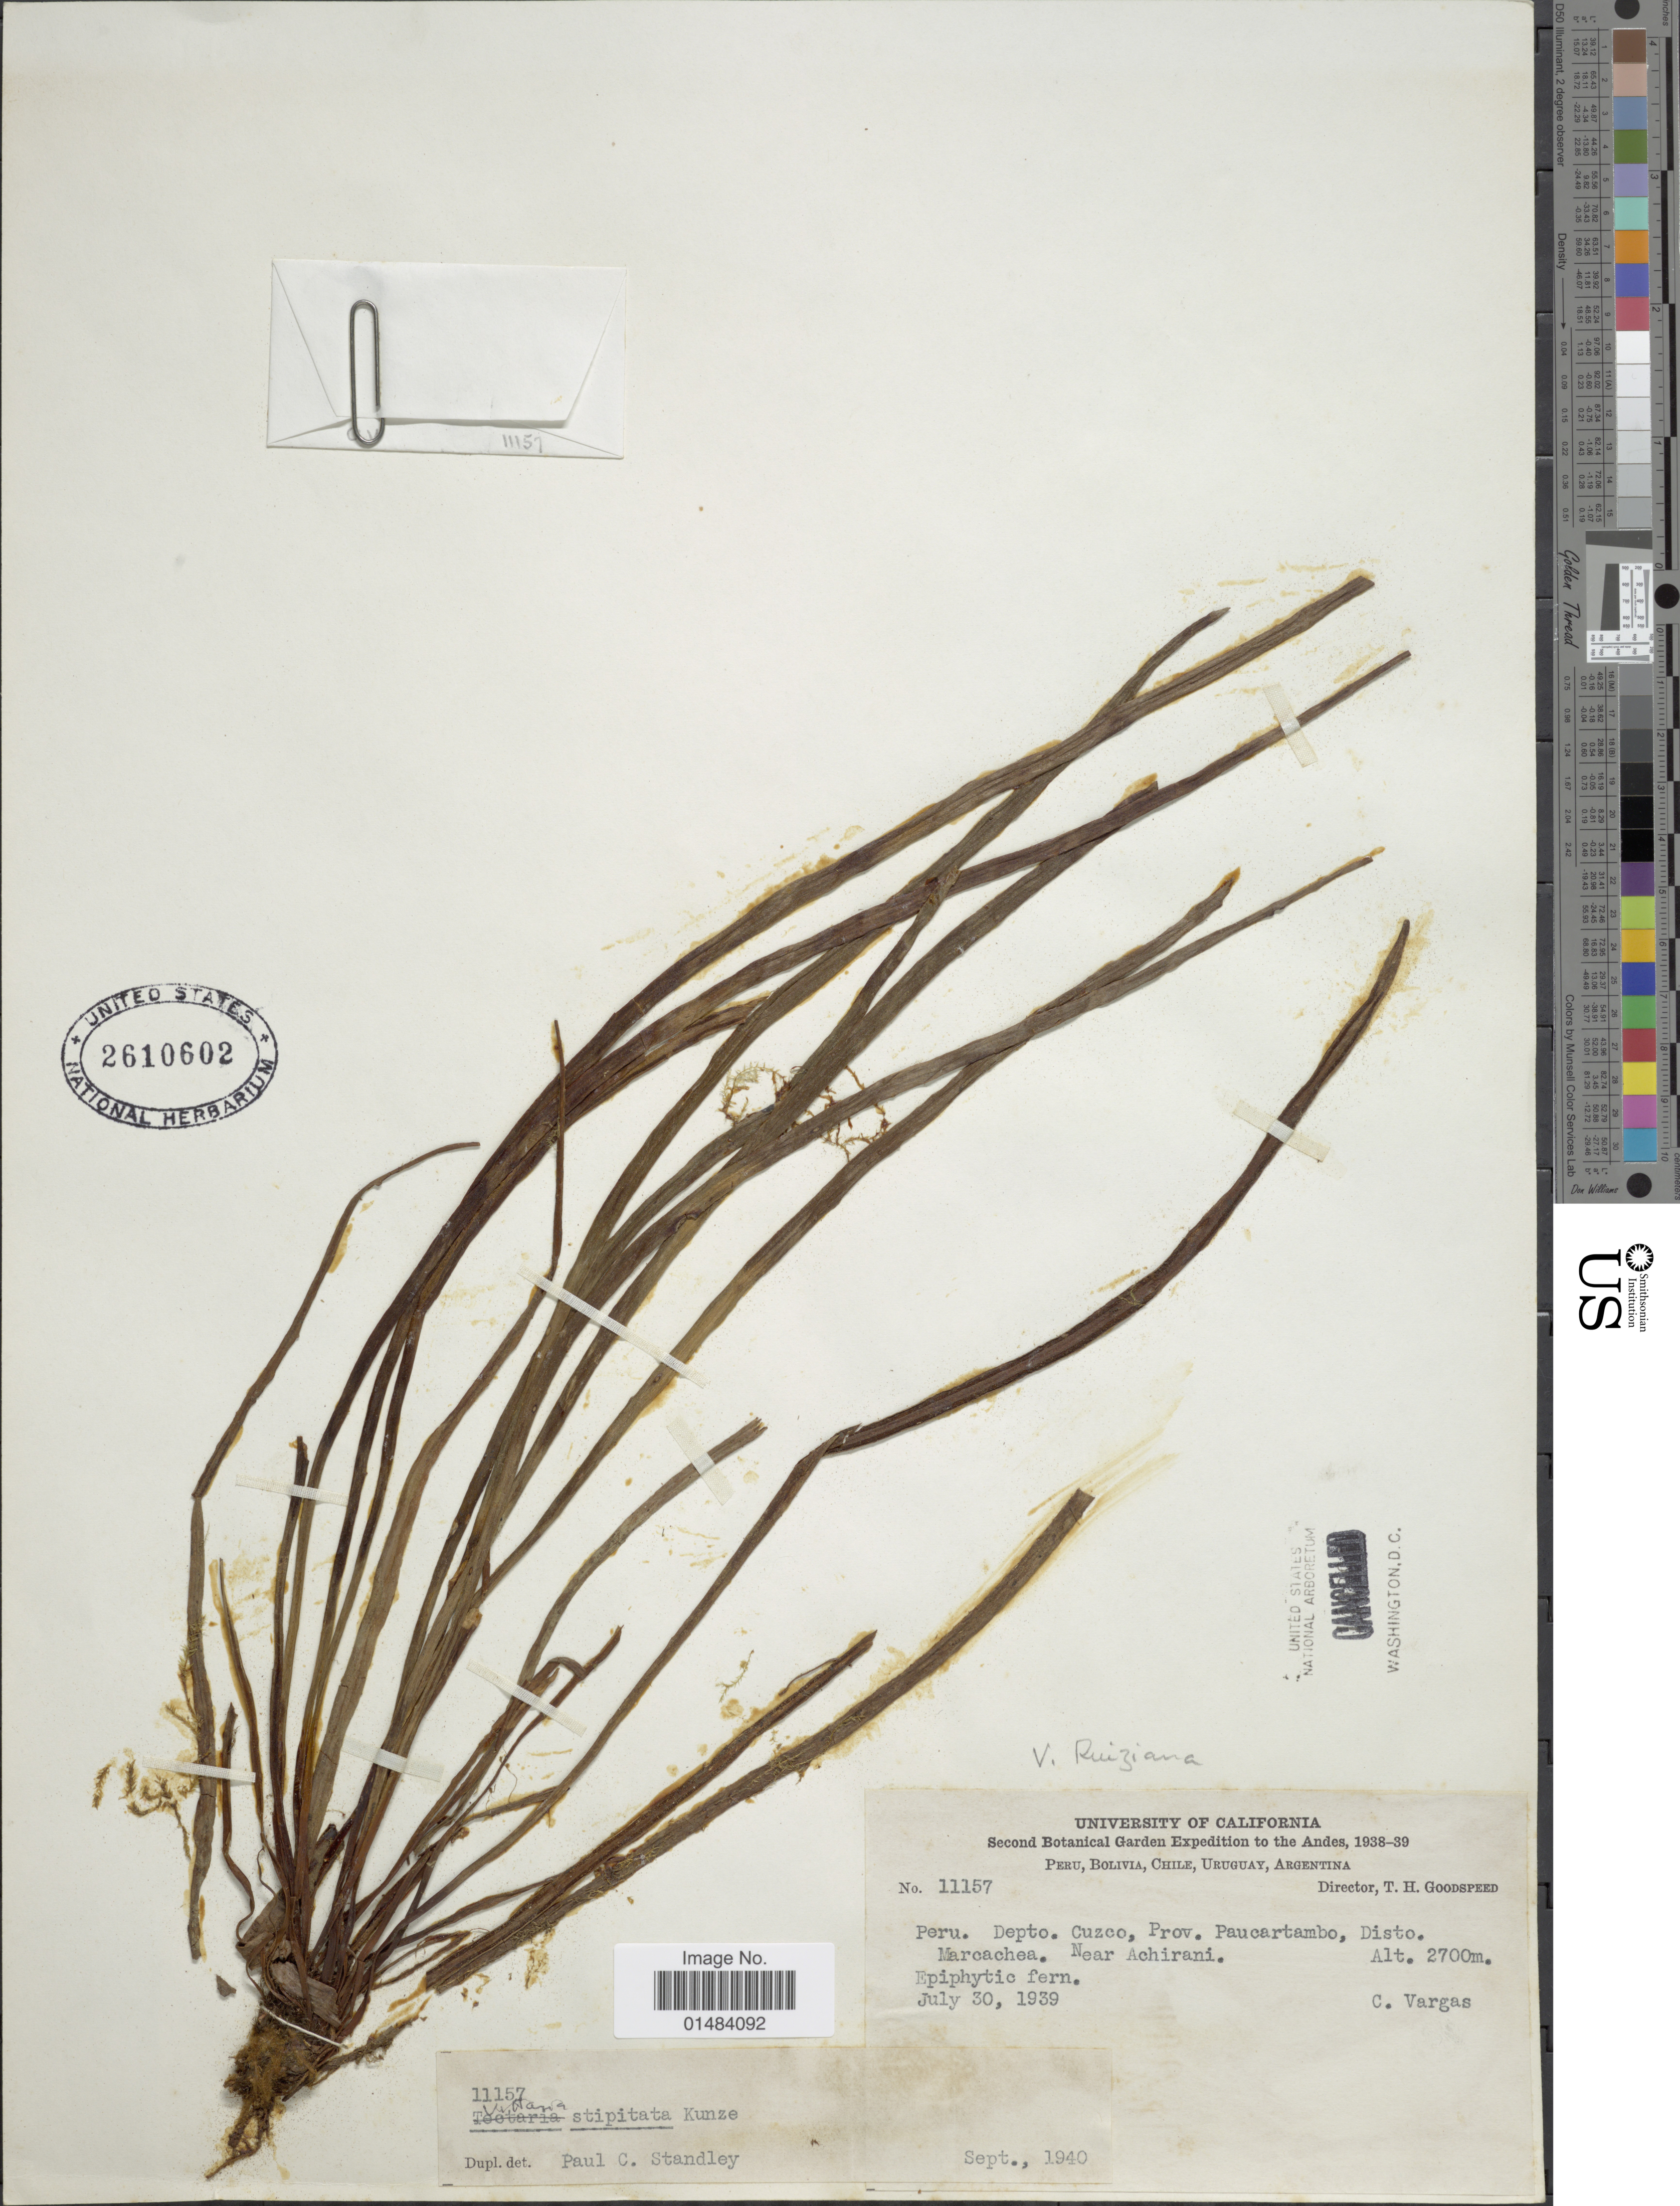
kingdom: Plantae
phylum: Tracheophyta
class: Polypodiopsida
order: Polypodiales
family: Pteridaceae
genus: Vittaria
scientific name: Vittaria ruiziana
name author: Fée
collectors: C. Vargas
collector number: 11157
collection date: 1939-07-30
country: Peru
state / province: Cusco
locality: Depto. Cuzco, Prov. Paucartambo, Disto. Marcachea, near Achirani.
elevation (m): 2700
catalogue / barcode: US 2610602